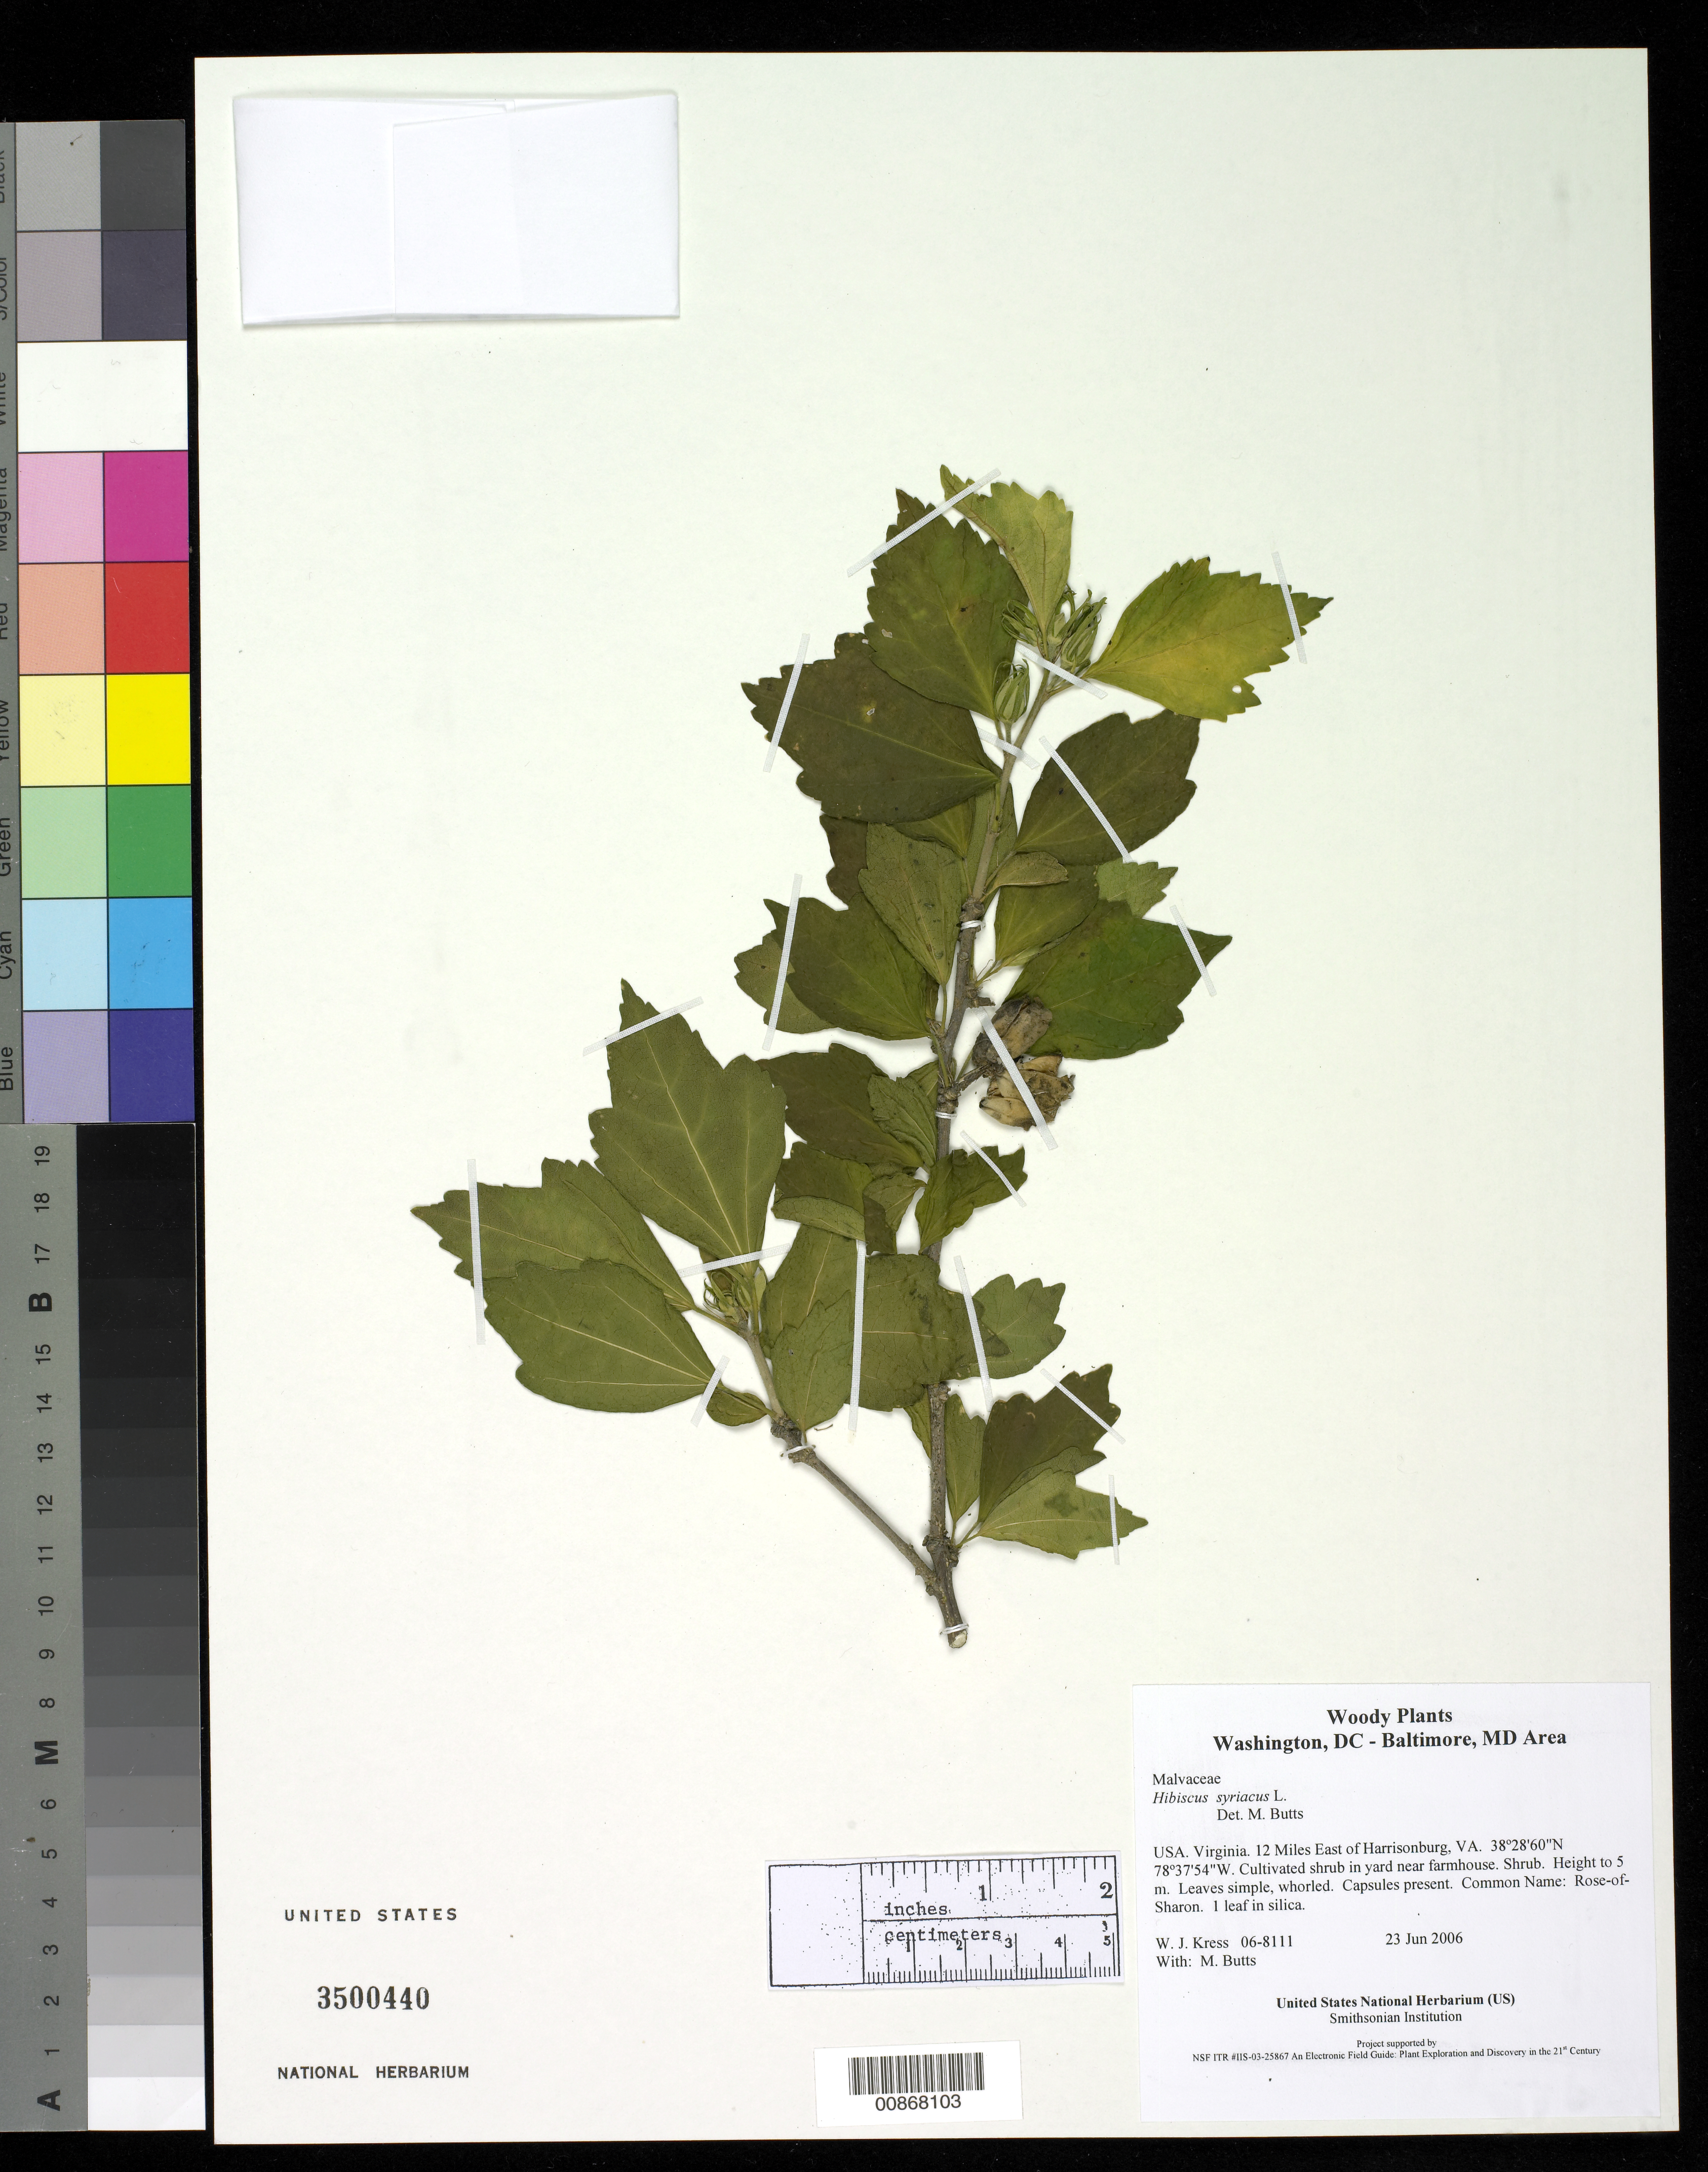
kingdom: Plantae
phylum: Tracheophyta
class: Magnoliopsida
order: Malvales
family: Malvaceae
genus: Hibiscus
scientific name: Hibiscus syriacus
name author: L.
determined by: Butts, M. B.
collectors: W. J. Kress & M. B. Butts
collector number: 06-8111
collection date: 2006-06-23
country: United States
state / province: Virginia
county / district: Rockingham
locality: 12 mi. E of Harrisonburg, VA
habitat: Cultivated shrub in yard near farmhouse.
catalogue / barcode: US 3500440